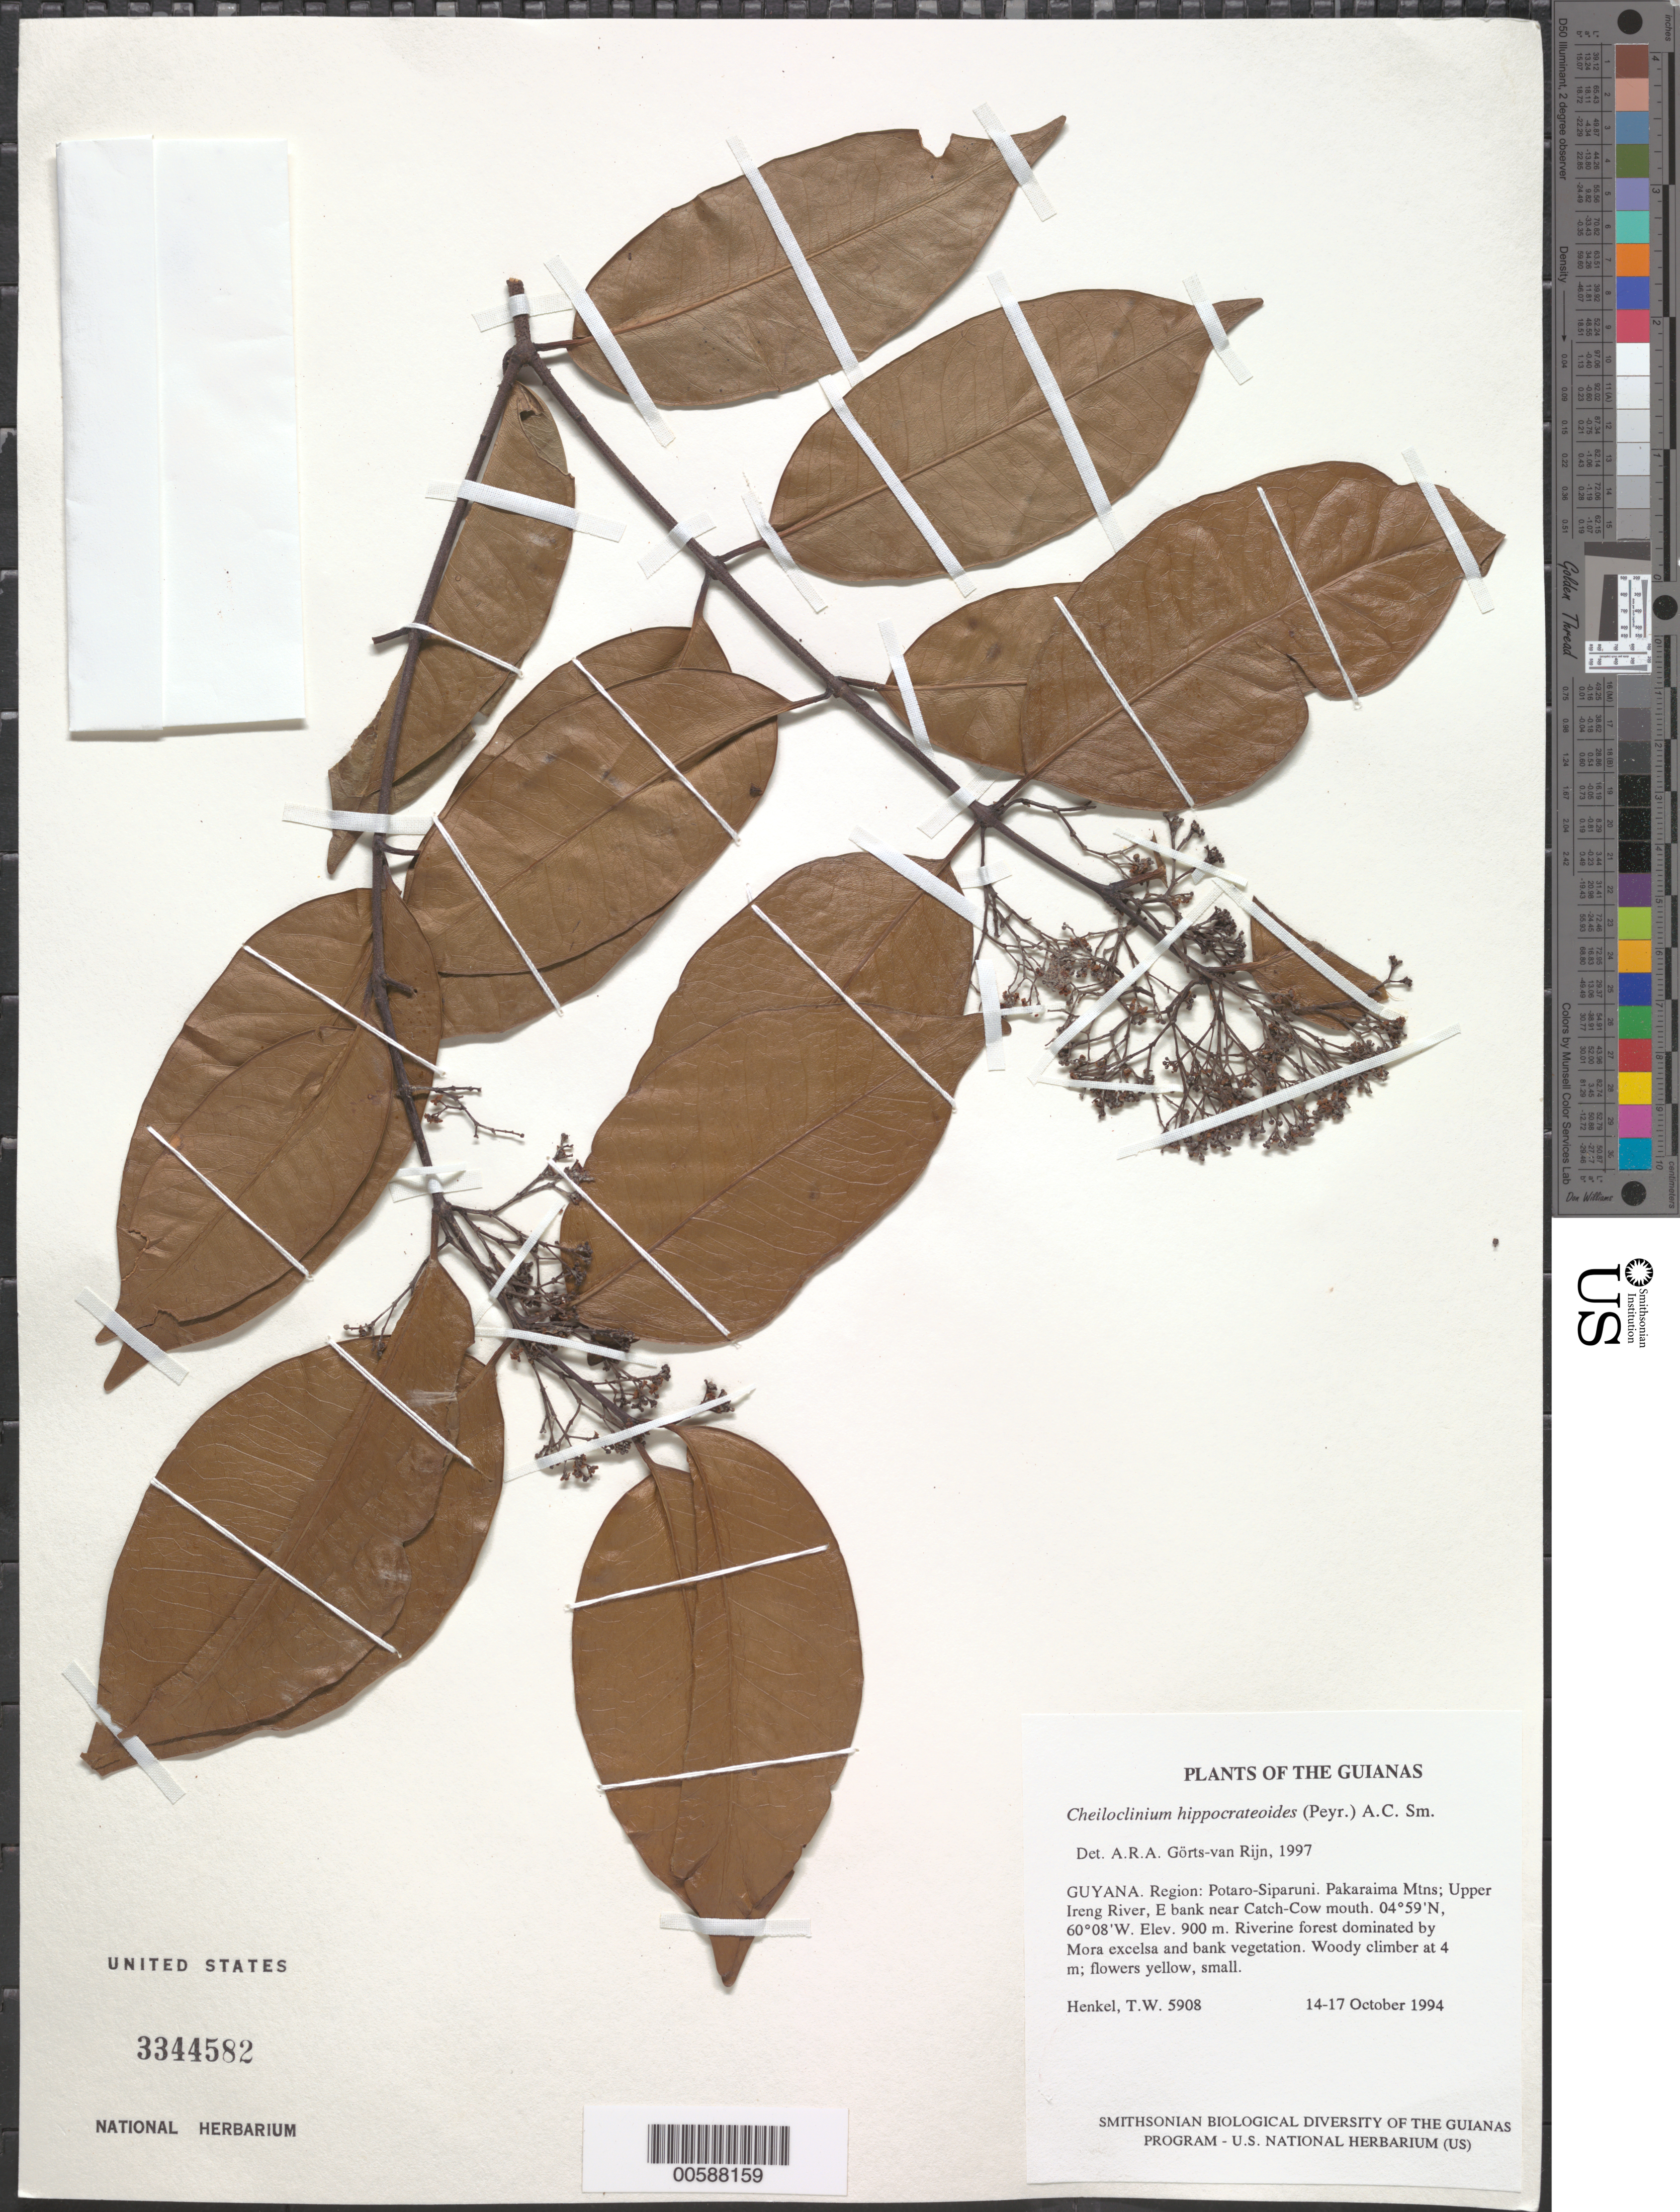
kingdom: Plantae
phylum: Tracheophyta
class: Magnoliopsida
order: Celastrales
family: Celastraceae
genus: Cheiloclinium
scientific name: Cheiloclinium hippocrateoides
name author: (Peyr.) A.C. Sm.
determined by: Görts-van Rijn, A. R. A.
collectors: T. Henkel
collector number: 5908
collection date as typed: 14-17 October 1994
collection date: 1994-10-14/1994-10-17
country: Guyana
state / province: Potaro-Siparuni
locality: Pakaraima Mtns; Upper Ireng River, E bank near Catch-Cow mouth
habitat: Riverine forest dominated by Mora excelsa and bank vegetation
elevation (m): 900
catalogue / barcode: US 3344582